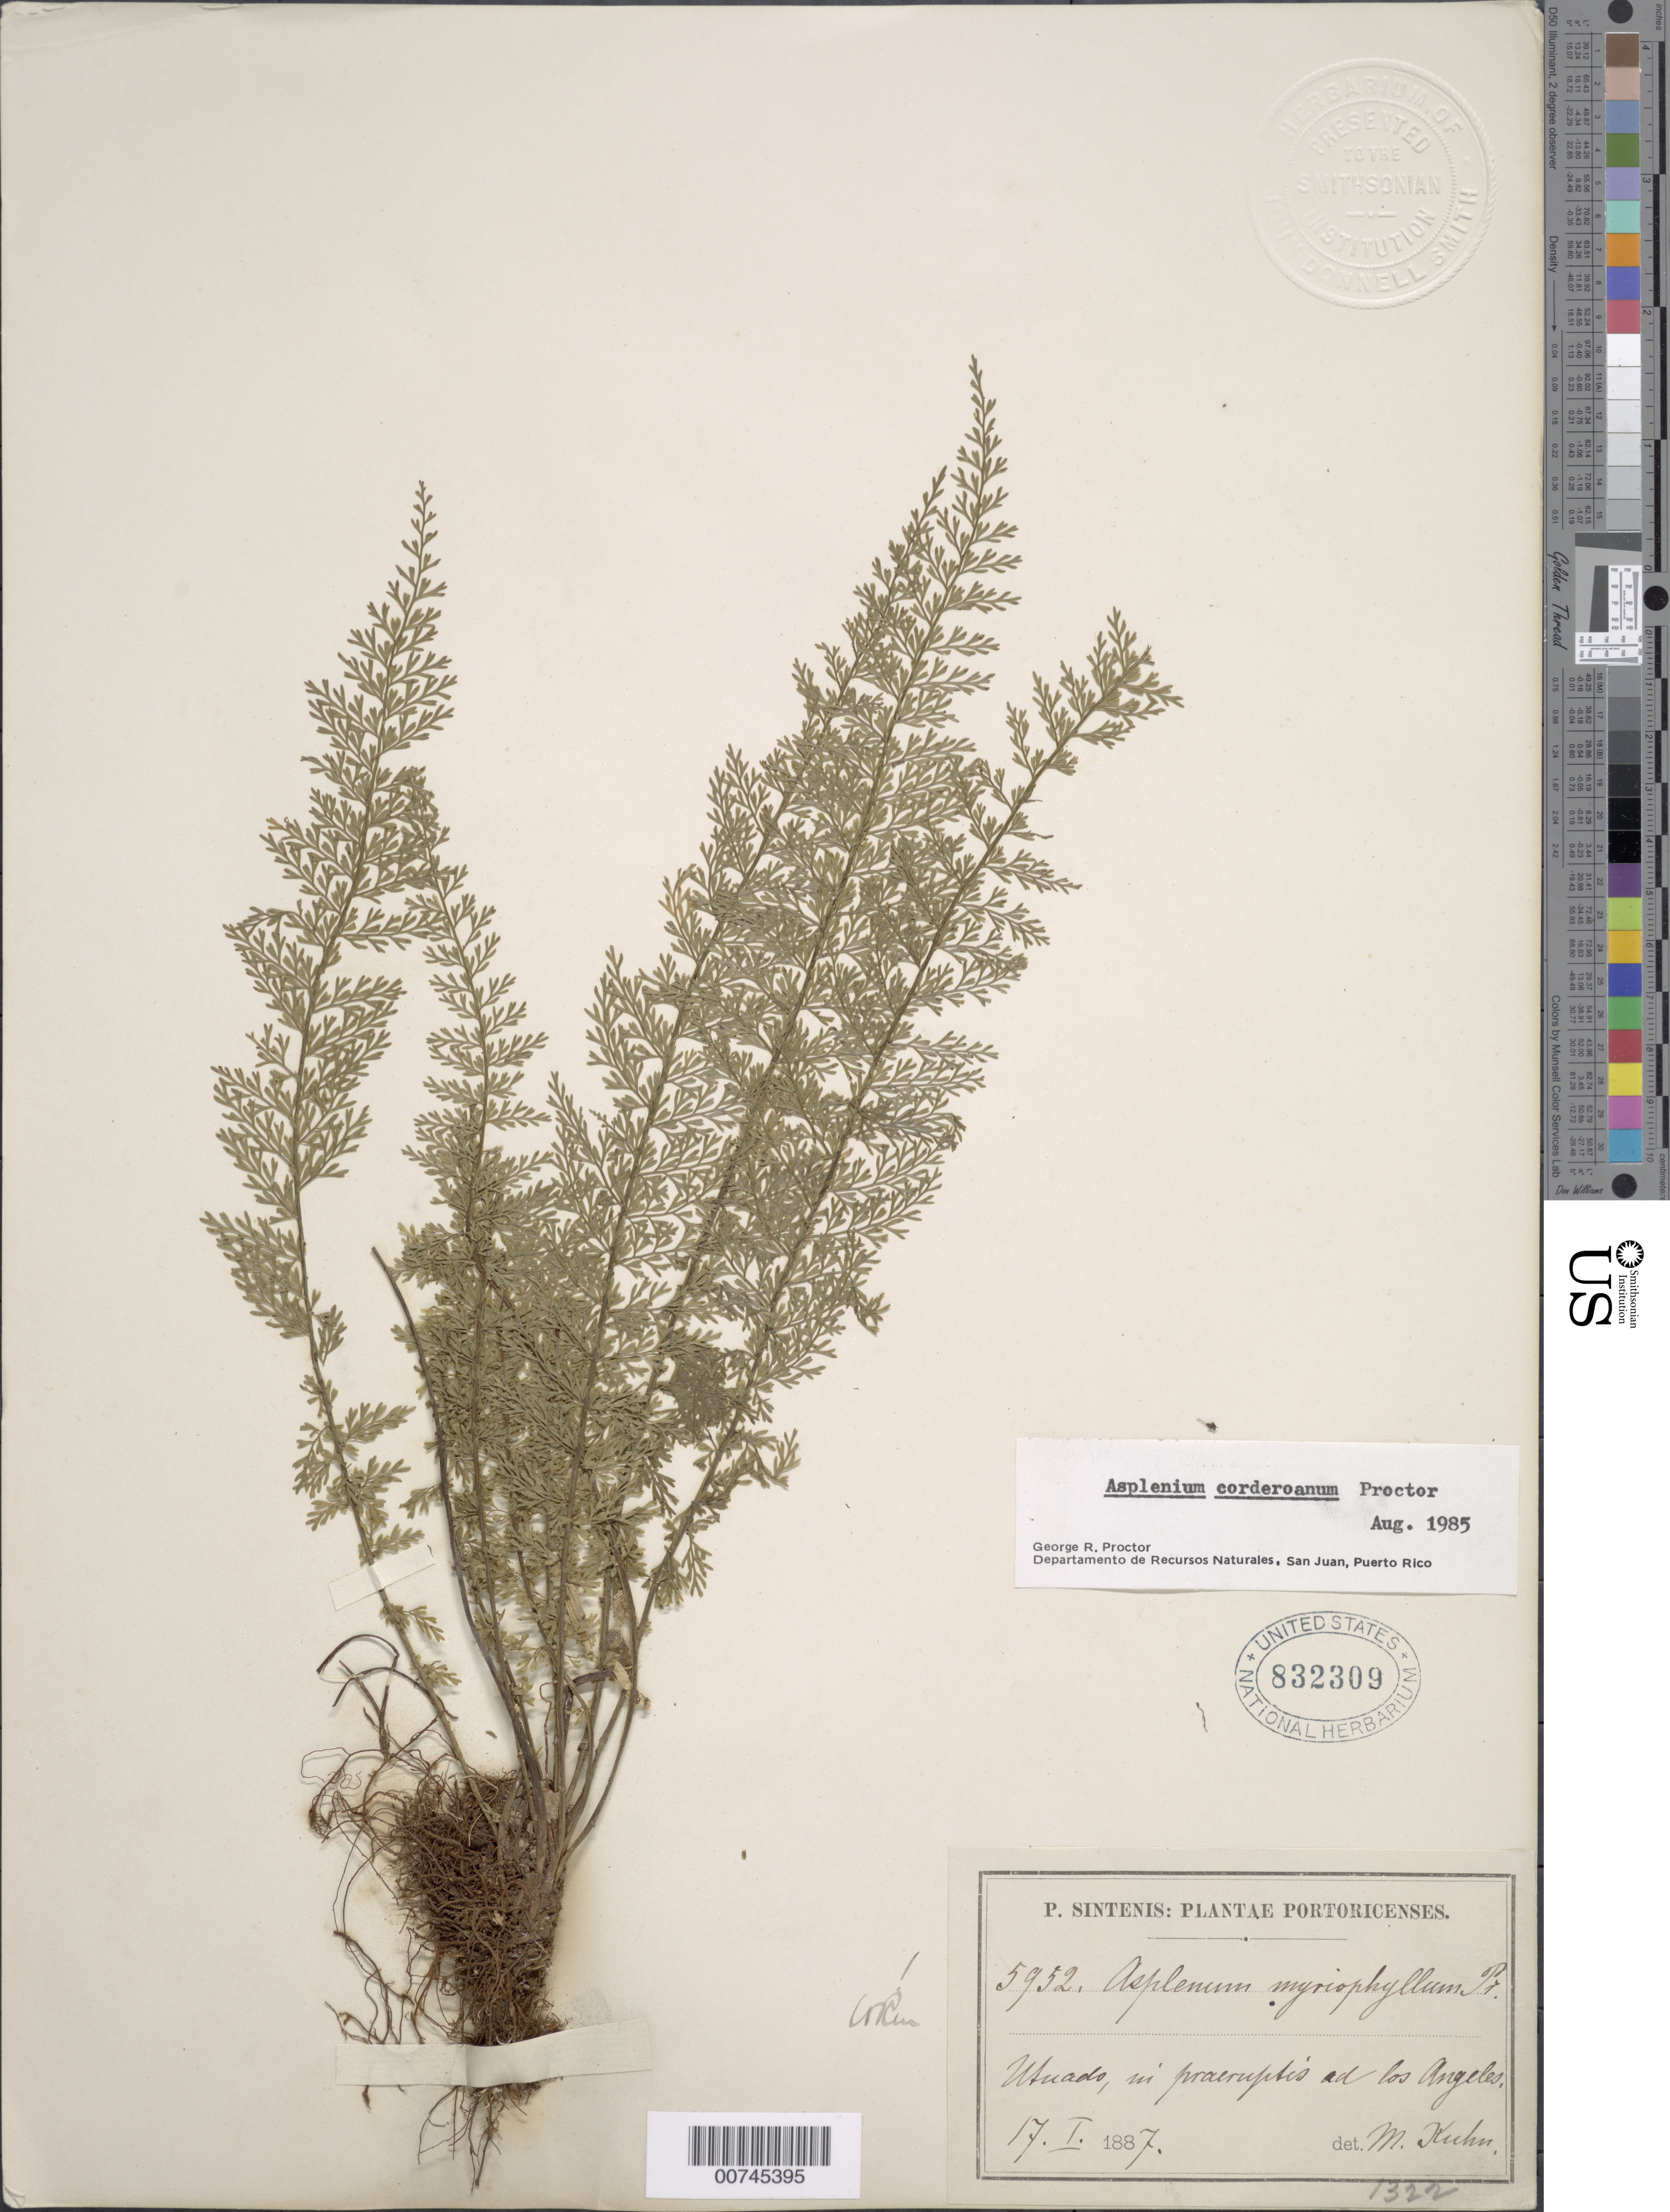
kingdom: Plantae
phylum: Tracheophyta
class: Polypodiopsida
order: Polypodiales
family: Aspleniaceae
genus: Asplenium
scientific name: Asplenium corderoanum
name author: Proctor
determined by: Proctor, G. R.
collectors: P. Sintenis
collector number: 5952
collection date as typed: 17 Jan 1887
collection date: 1887-01-17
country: Puerto Rico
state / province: Utuado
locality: In praeruptis ad Los Angeles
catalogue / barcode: US 832309